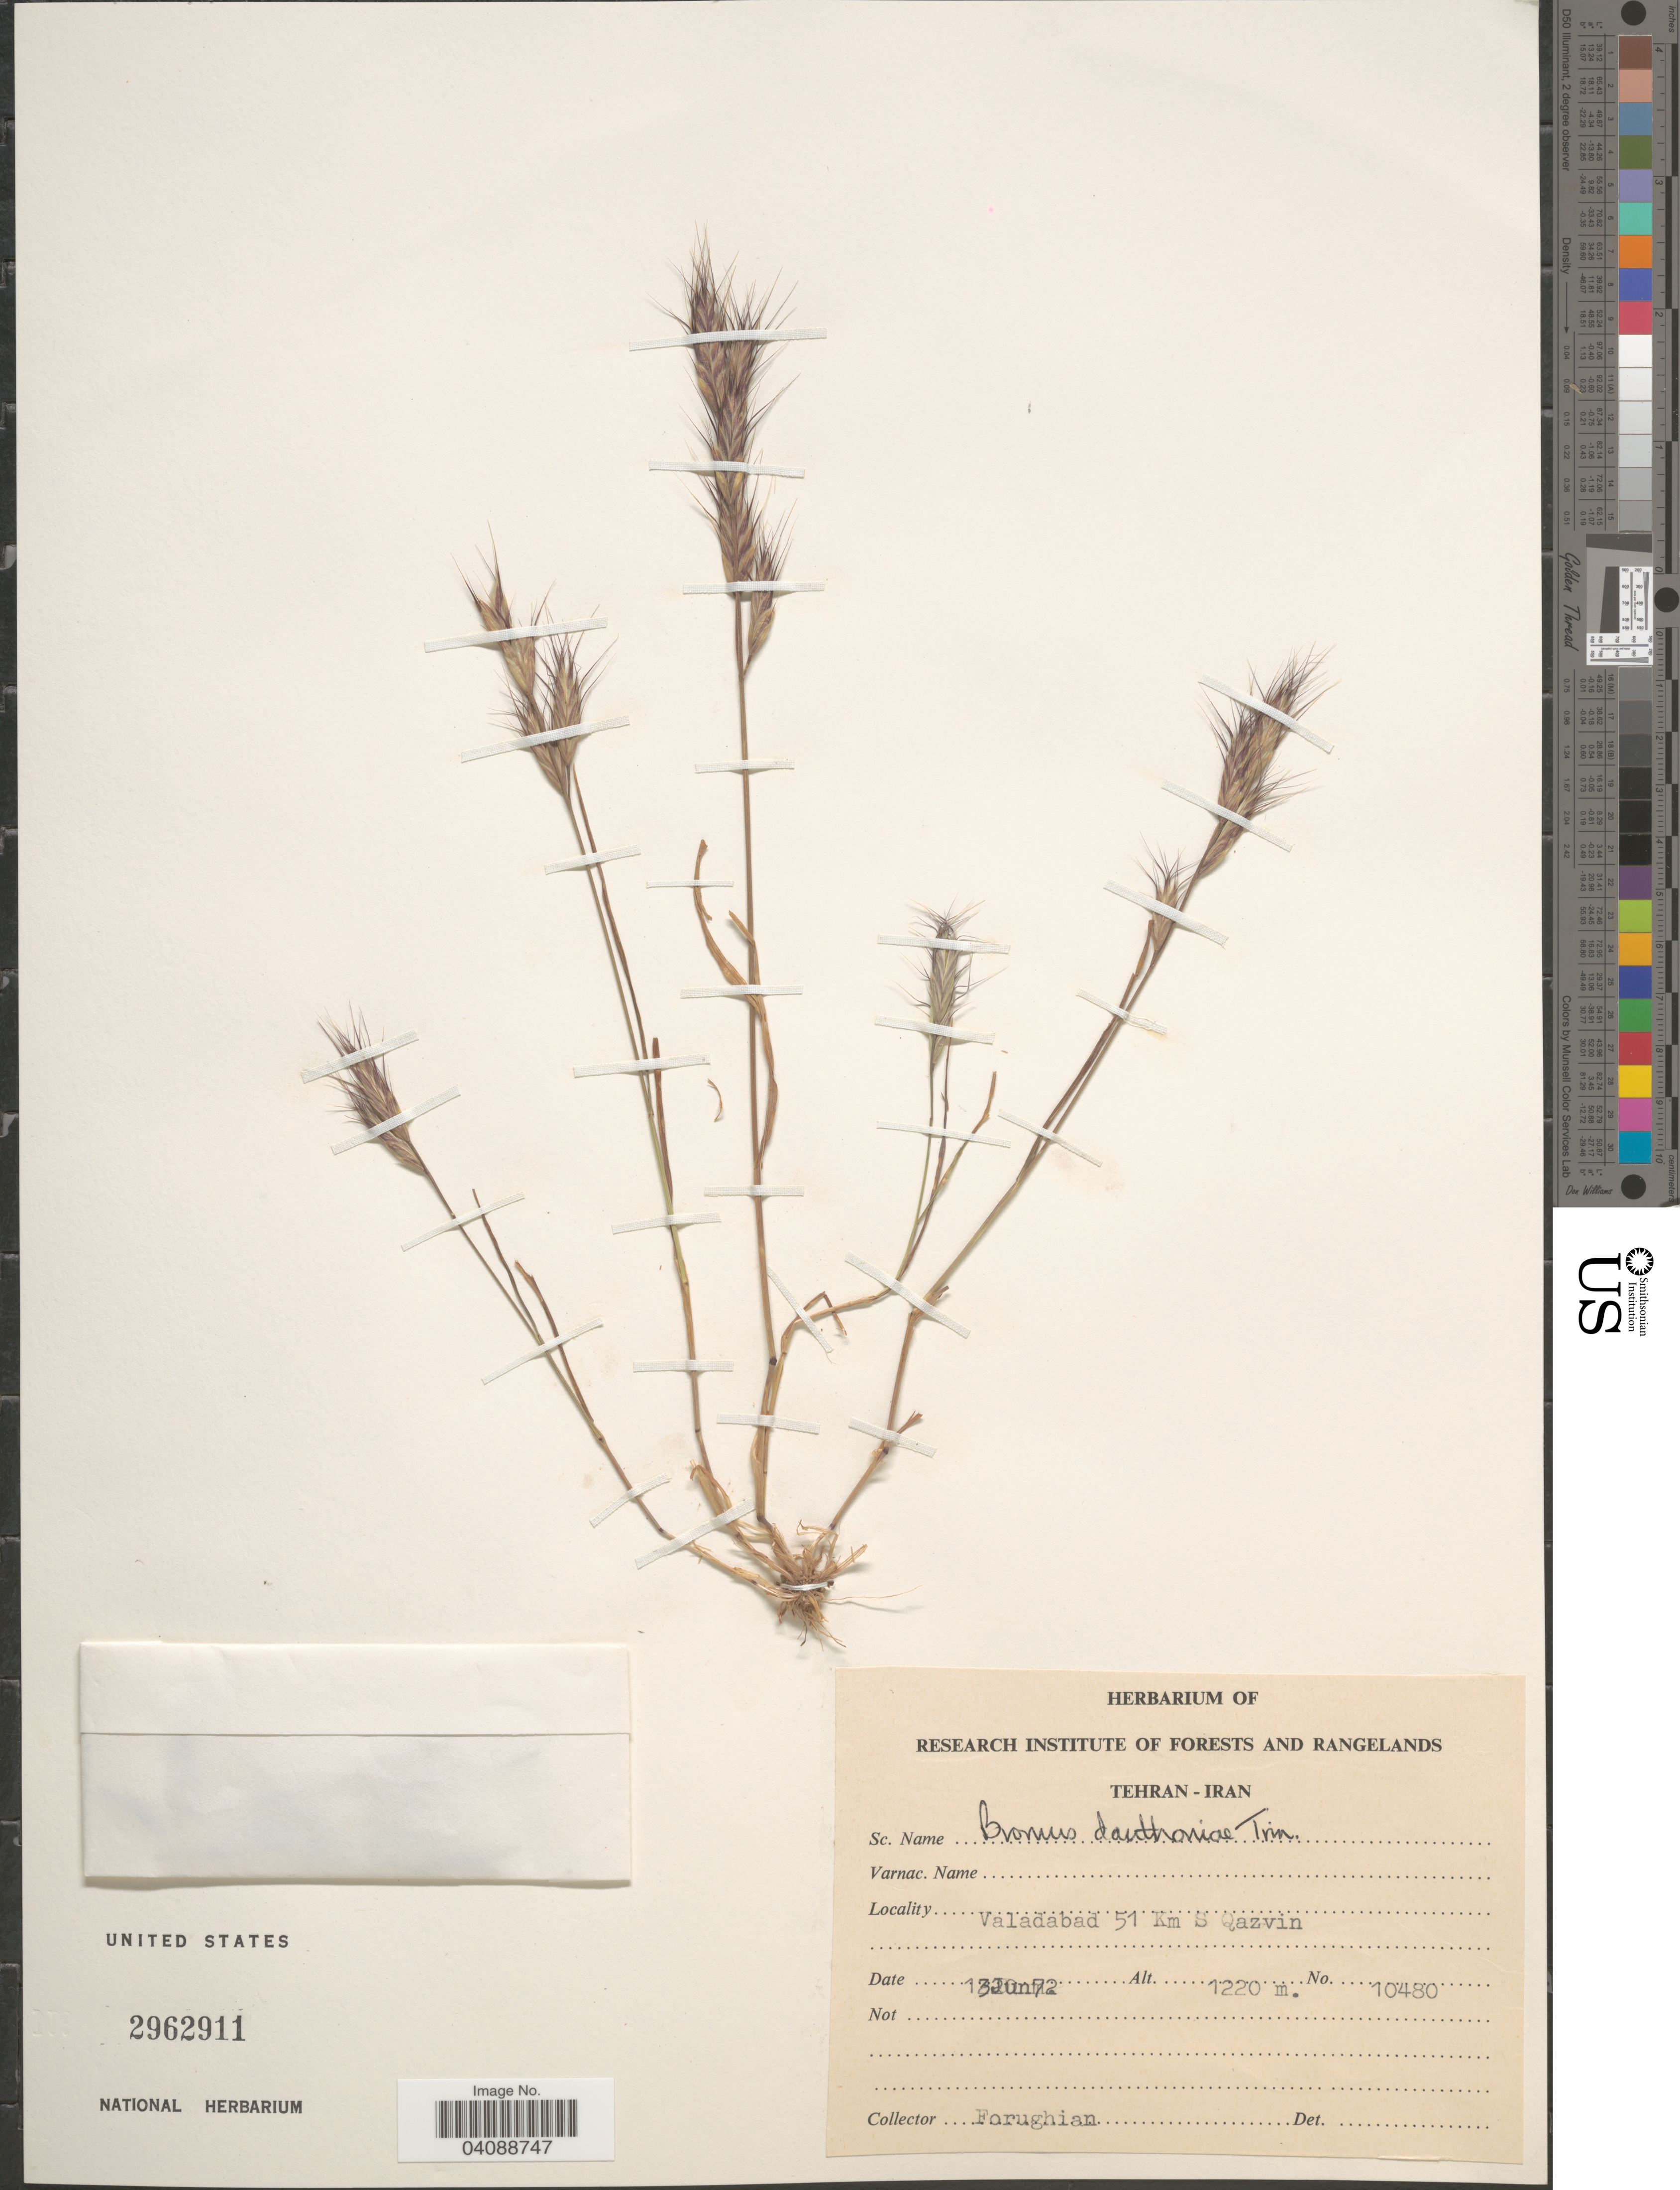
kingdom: Plantae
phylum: Tracheophyta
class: Liliopsida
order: Poales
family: Poaceae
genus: Bromus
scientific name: Bromus danthoniae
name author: Trin. ex C.A. Mey.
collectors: Forughian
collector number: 10480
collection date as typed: Transcribed d/m/y: 13/6/72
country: Iran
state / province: Qazvin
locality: Valadabad 51 Km S Qazvin.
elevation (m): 1220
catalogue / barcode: US 2962911